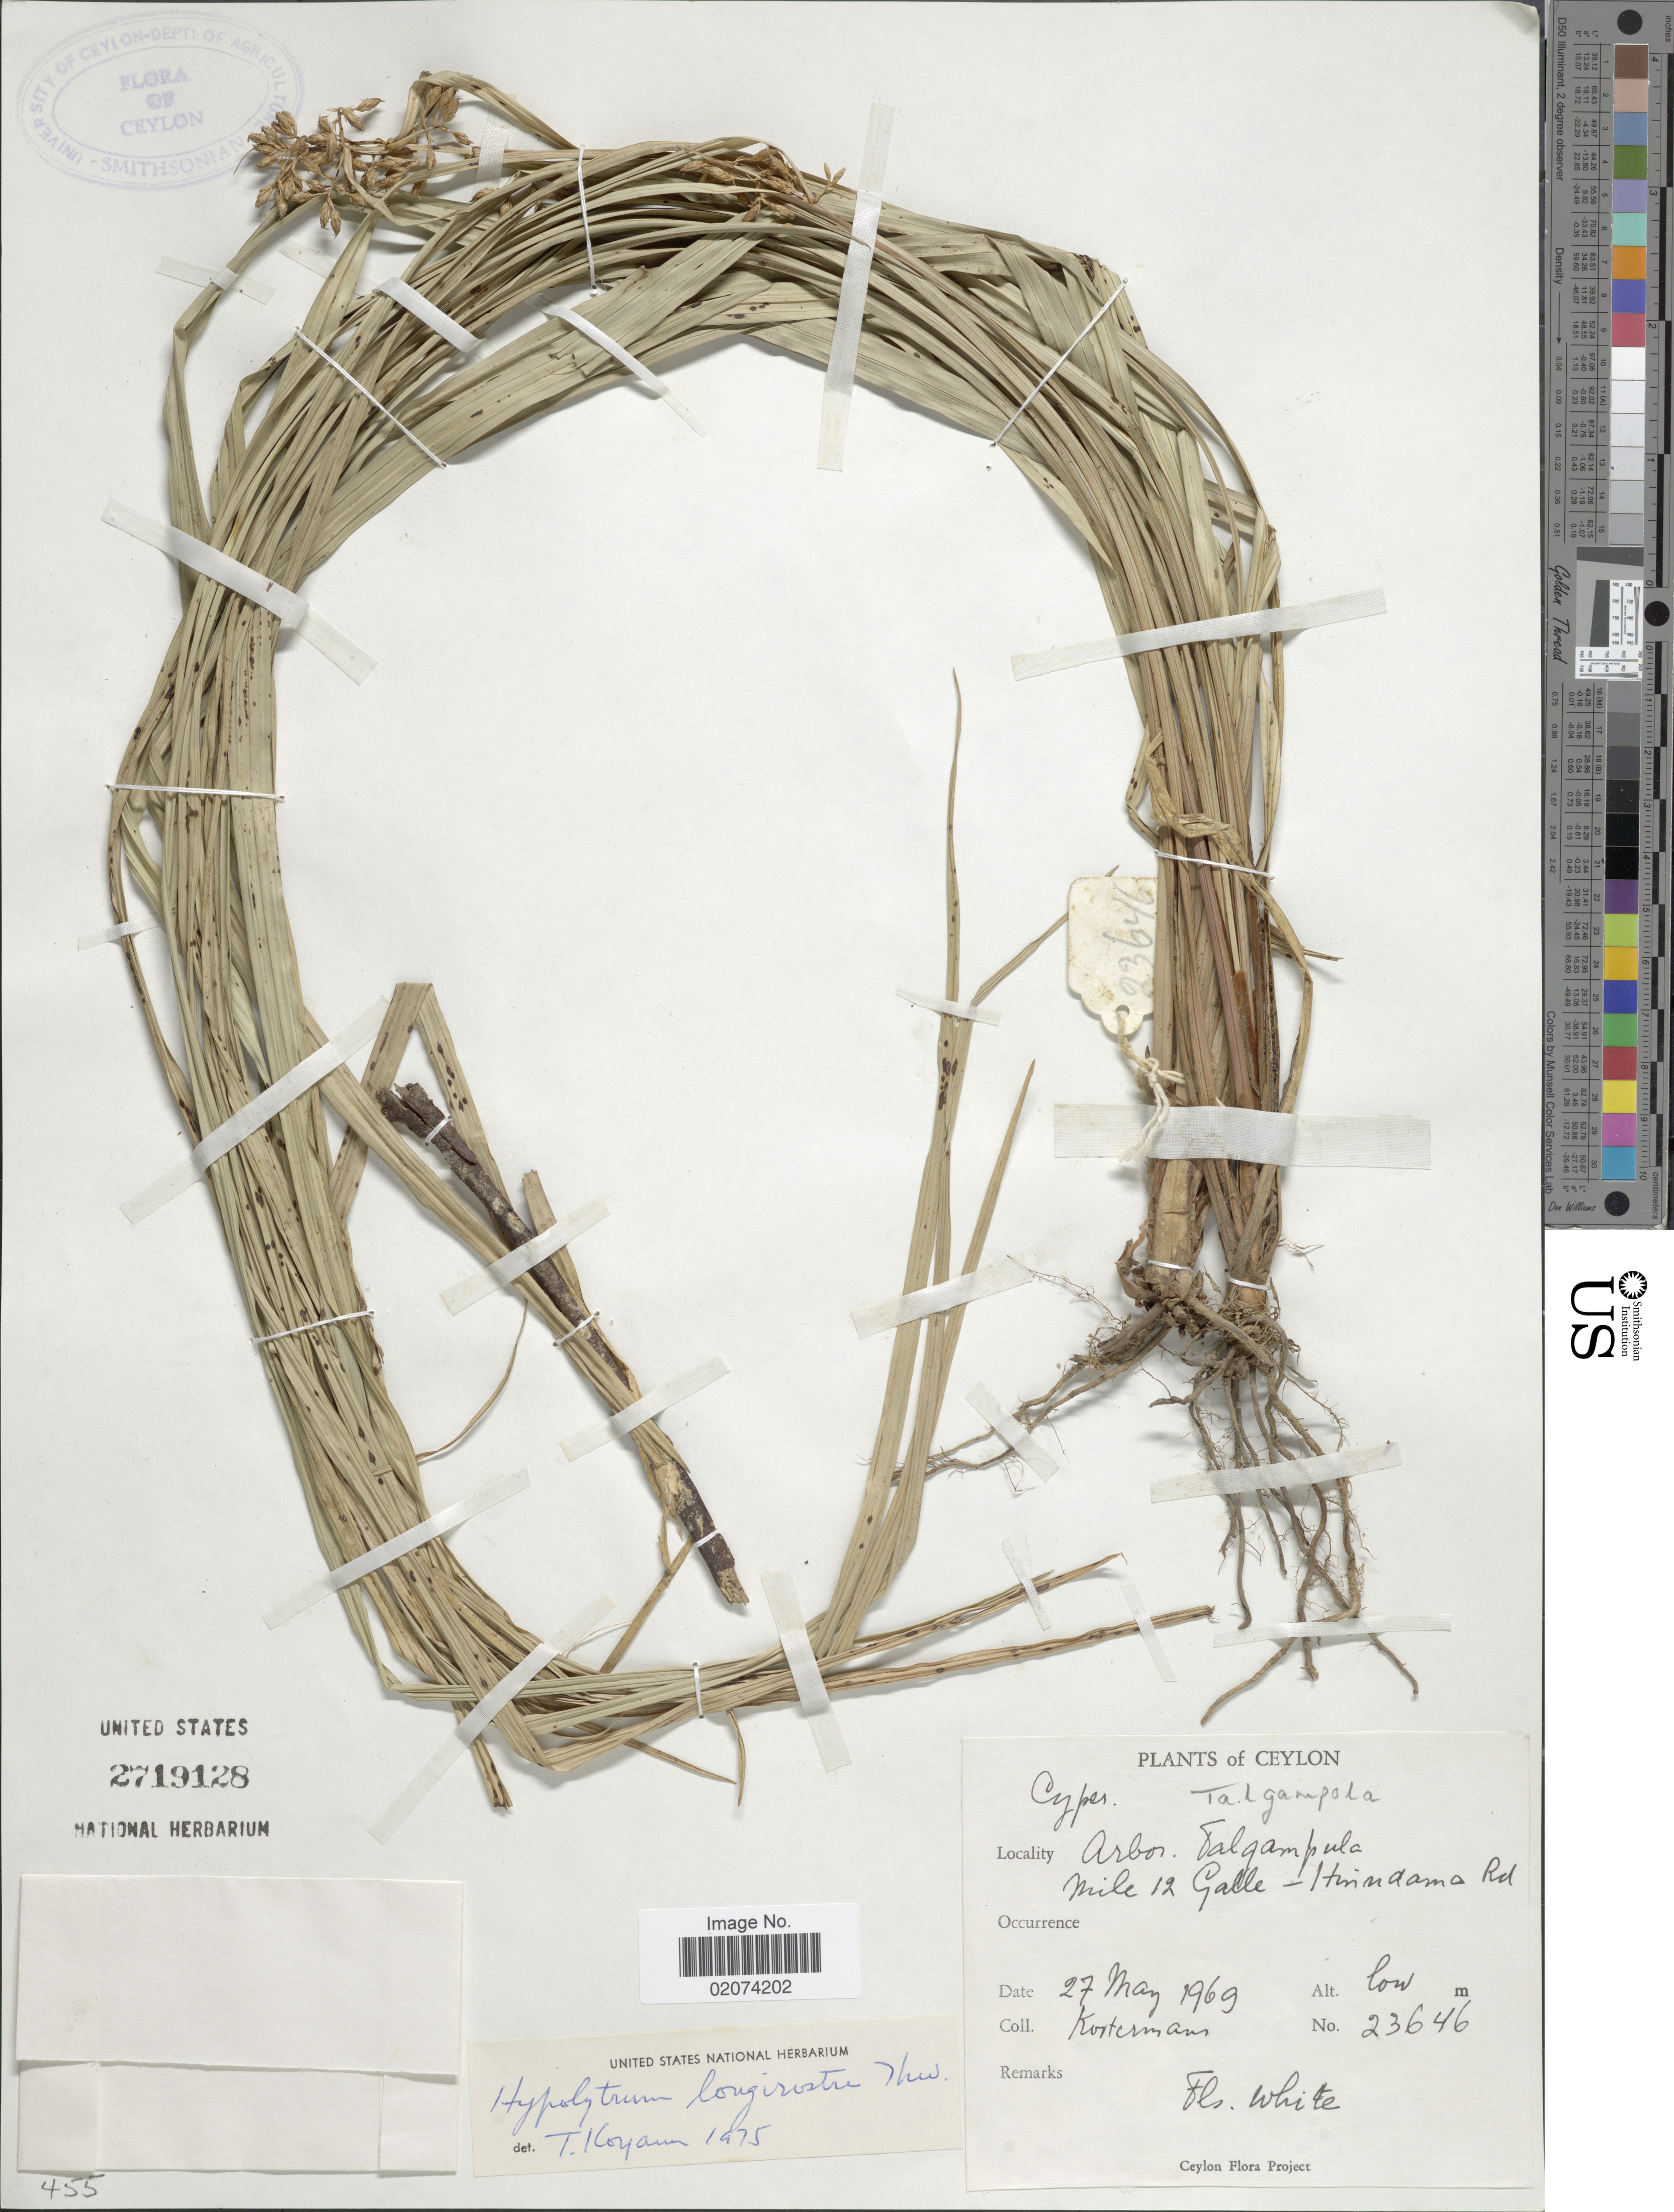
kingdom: Plantae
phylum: Tracheophyta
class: Liliopsida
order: Poales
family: Cyperaceae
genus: Hypolytrum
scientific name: Hypolytrum longirostre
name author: Thwaites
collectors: Kostermans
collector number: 23646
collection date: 1969-05-27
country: Sri Lanka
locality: Ceylon. Talgampula, Mile 12 Galle - Hinindama Rd. [interpreted]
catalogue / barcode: US 2719128